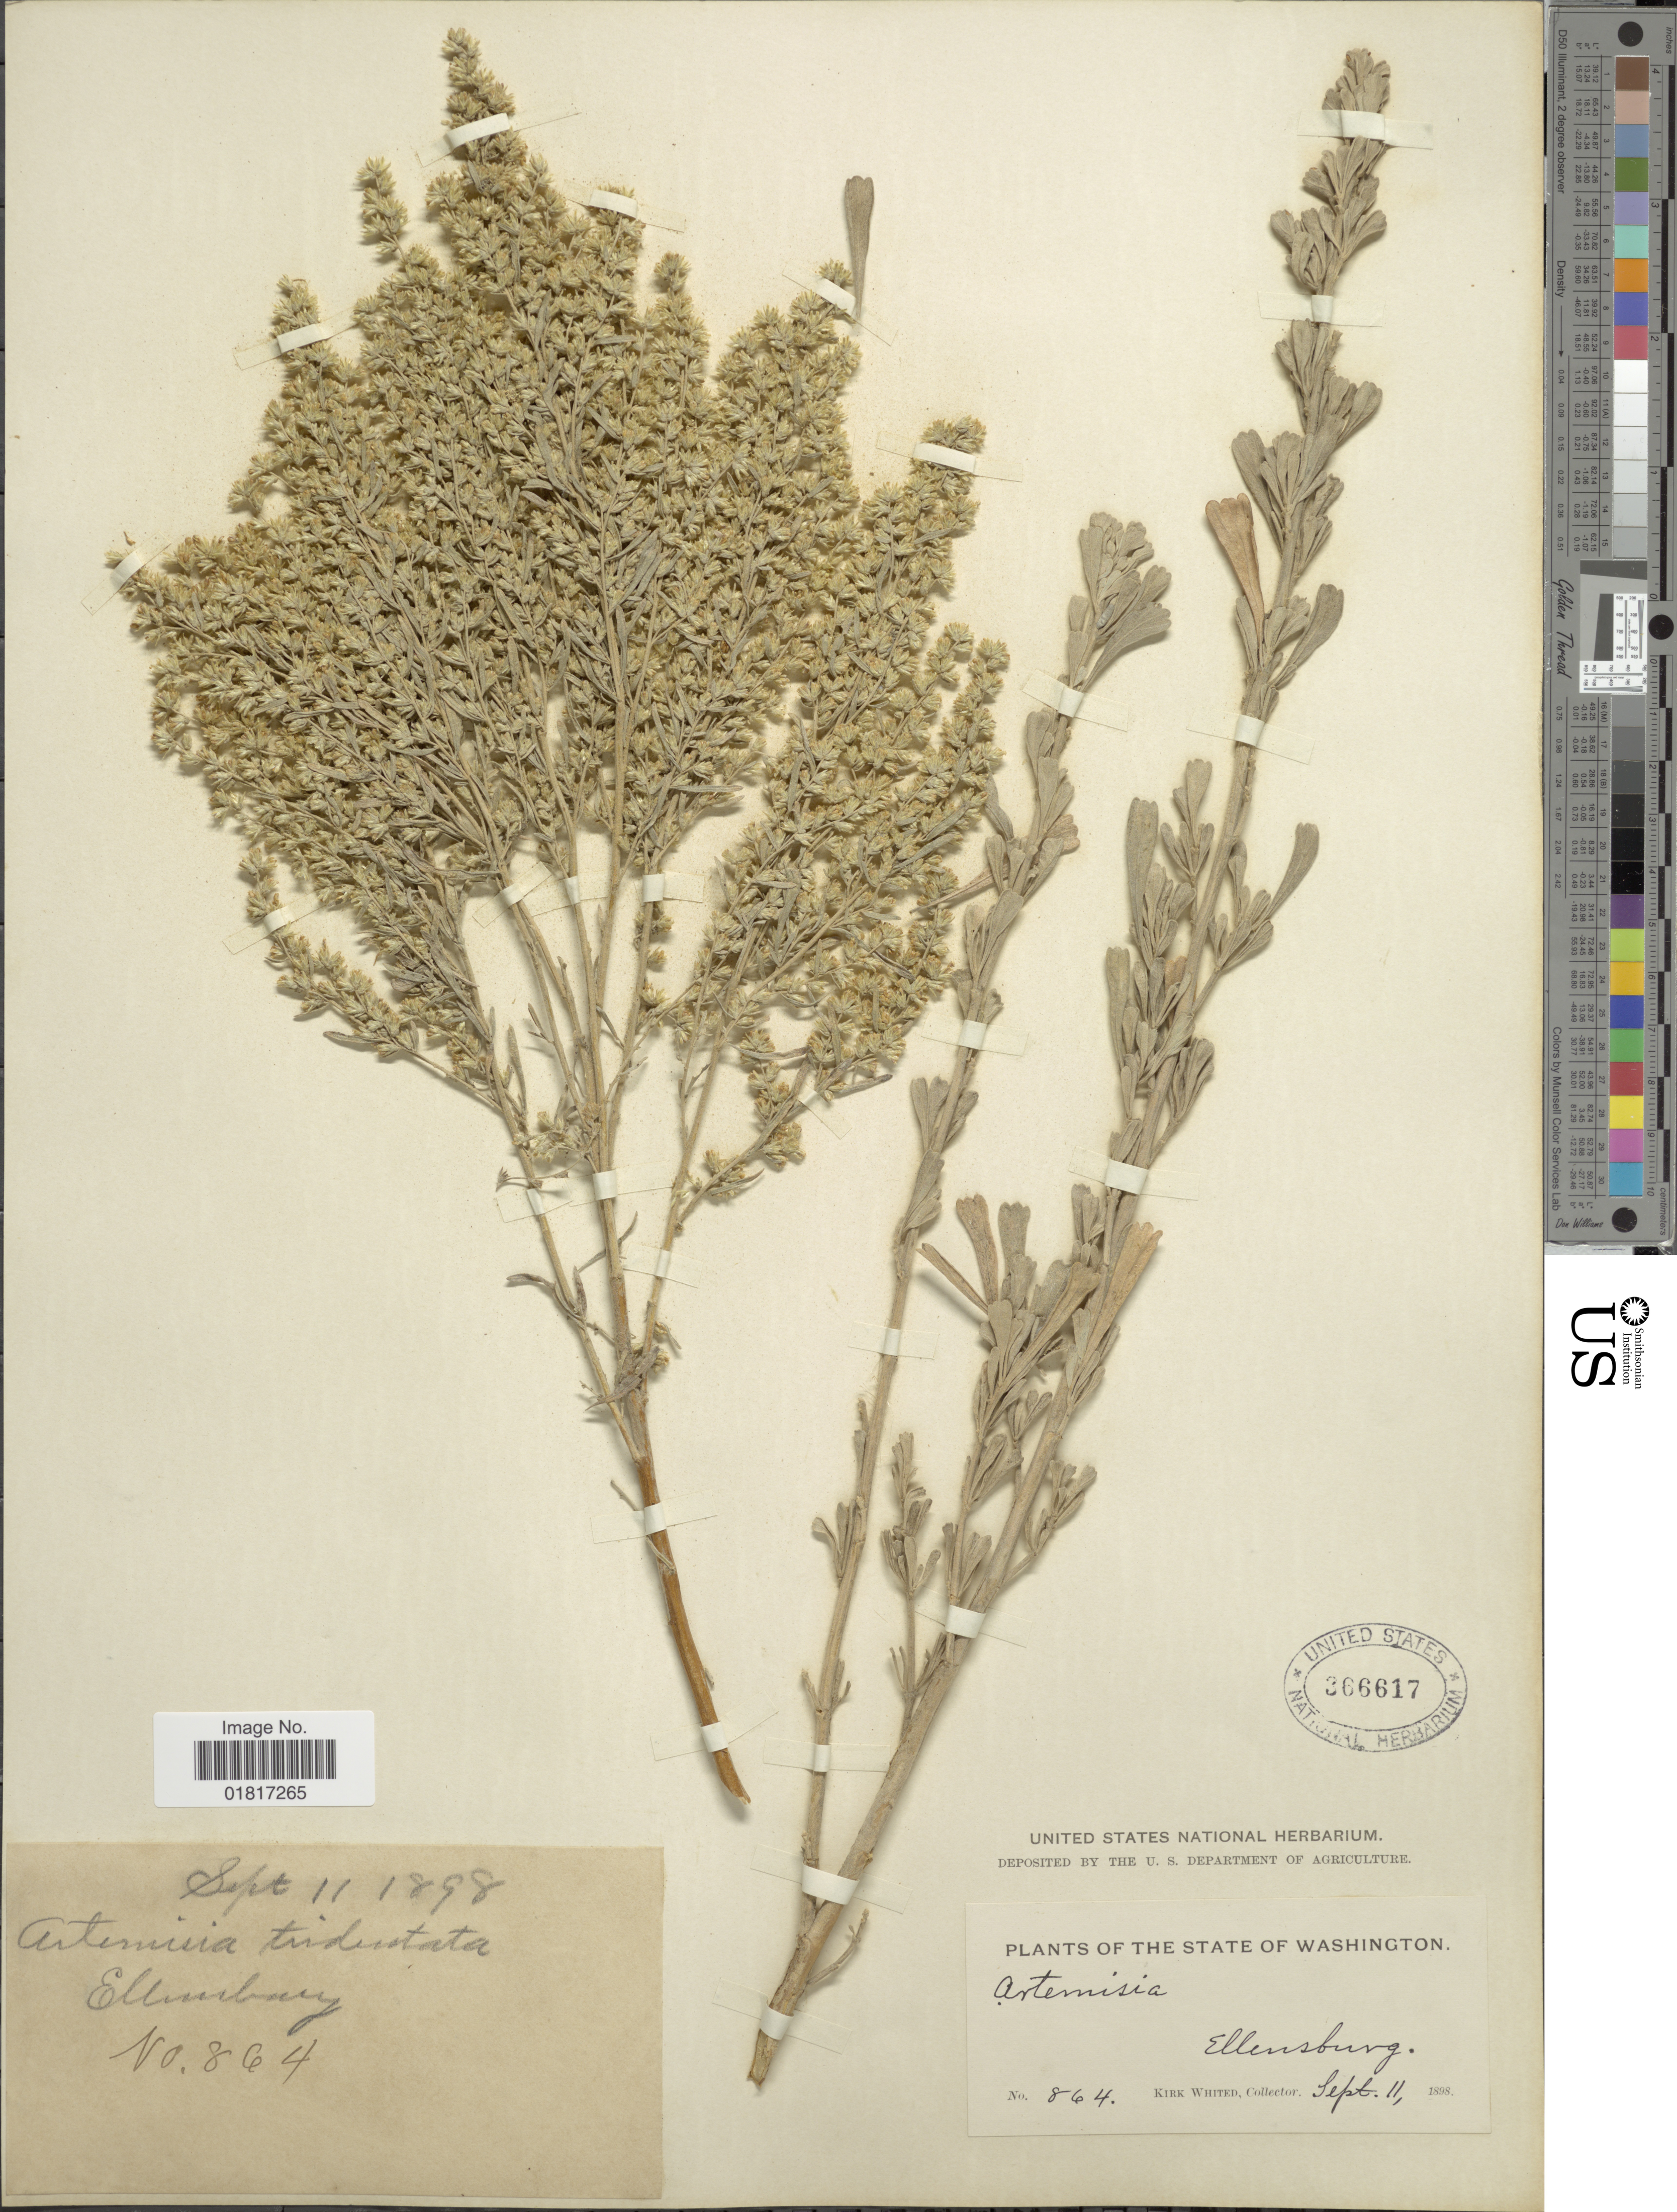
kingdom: Plantae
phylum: Tracheophyta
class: Magnoliopsida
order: Asterales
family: Asteraceae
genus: Artemisia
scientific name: Artemisia tridentata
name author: Nutt.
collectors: K. Whited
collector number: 864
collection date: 1898-09-11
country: United States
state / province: Washington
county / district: Kittitas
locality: Ellensburg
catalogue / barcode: US 366617